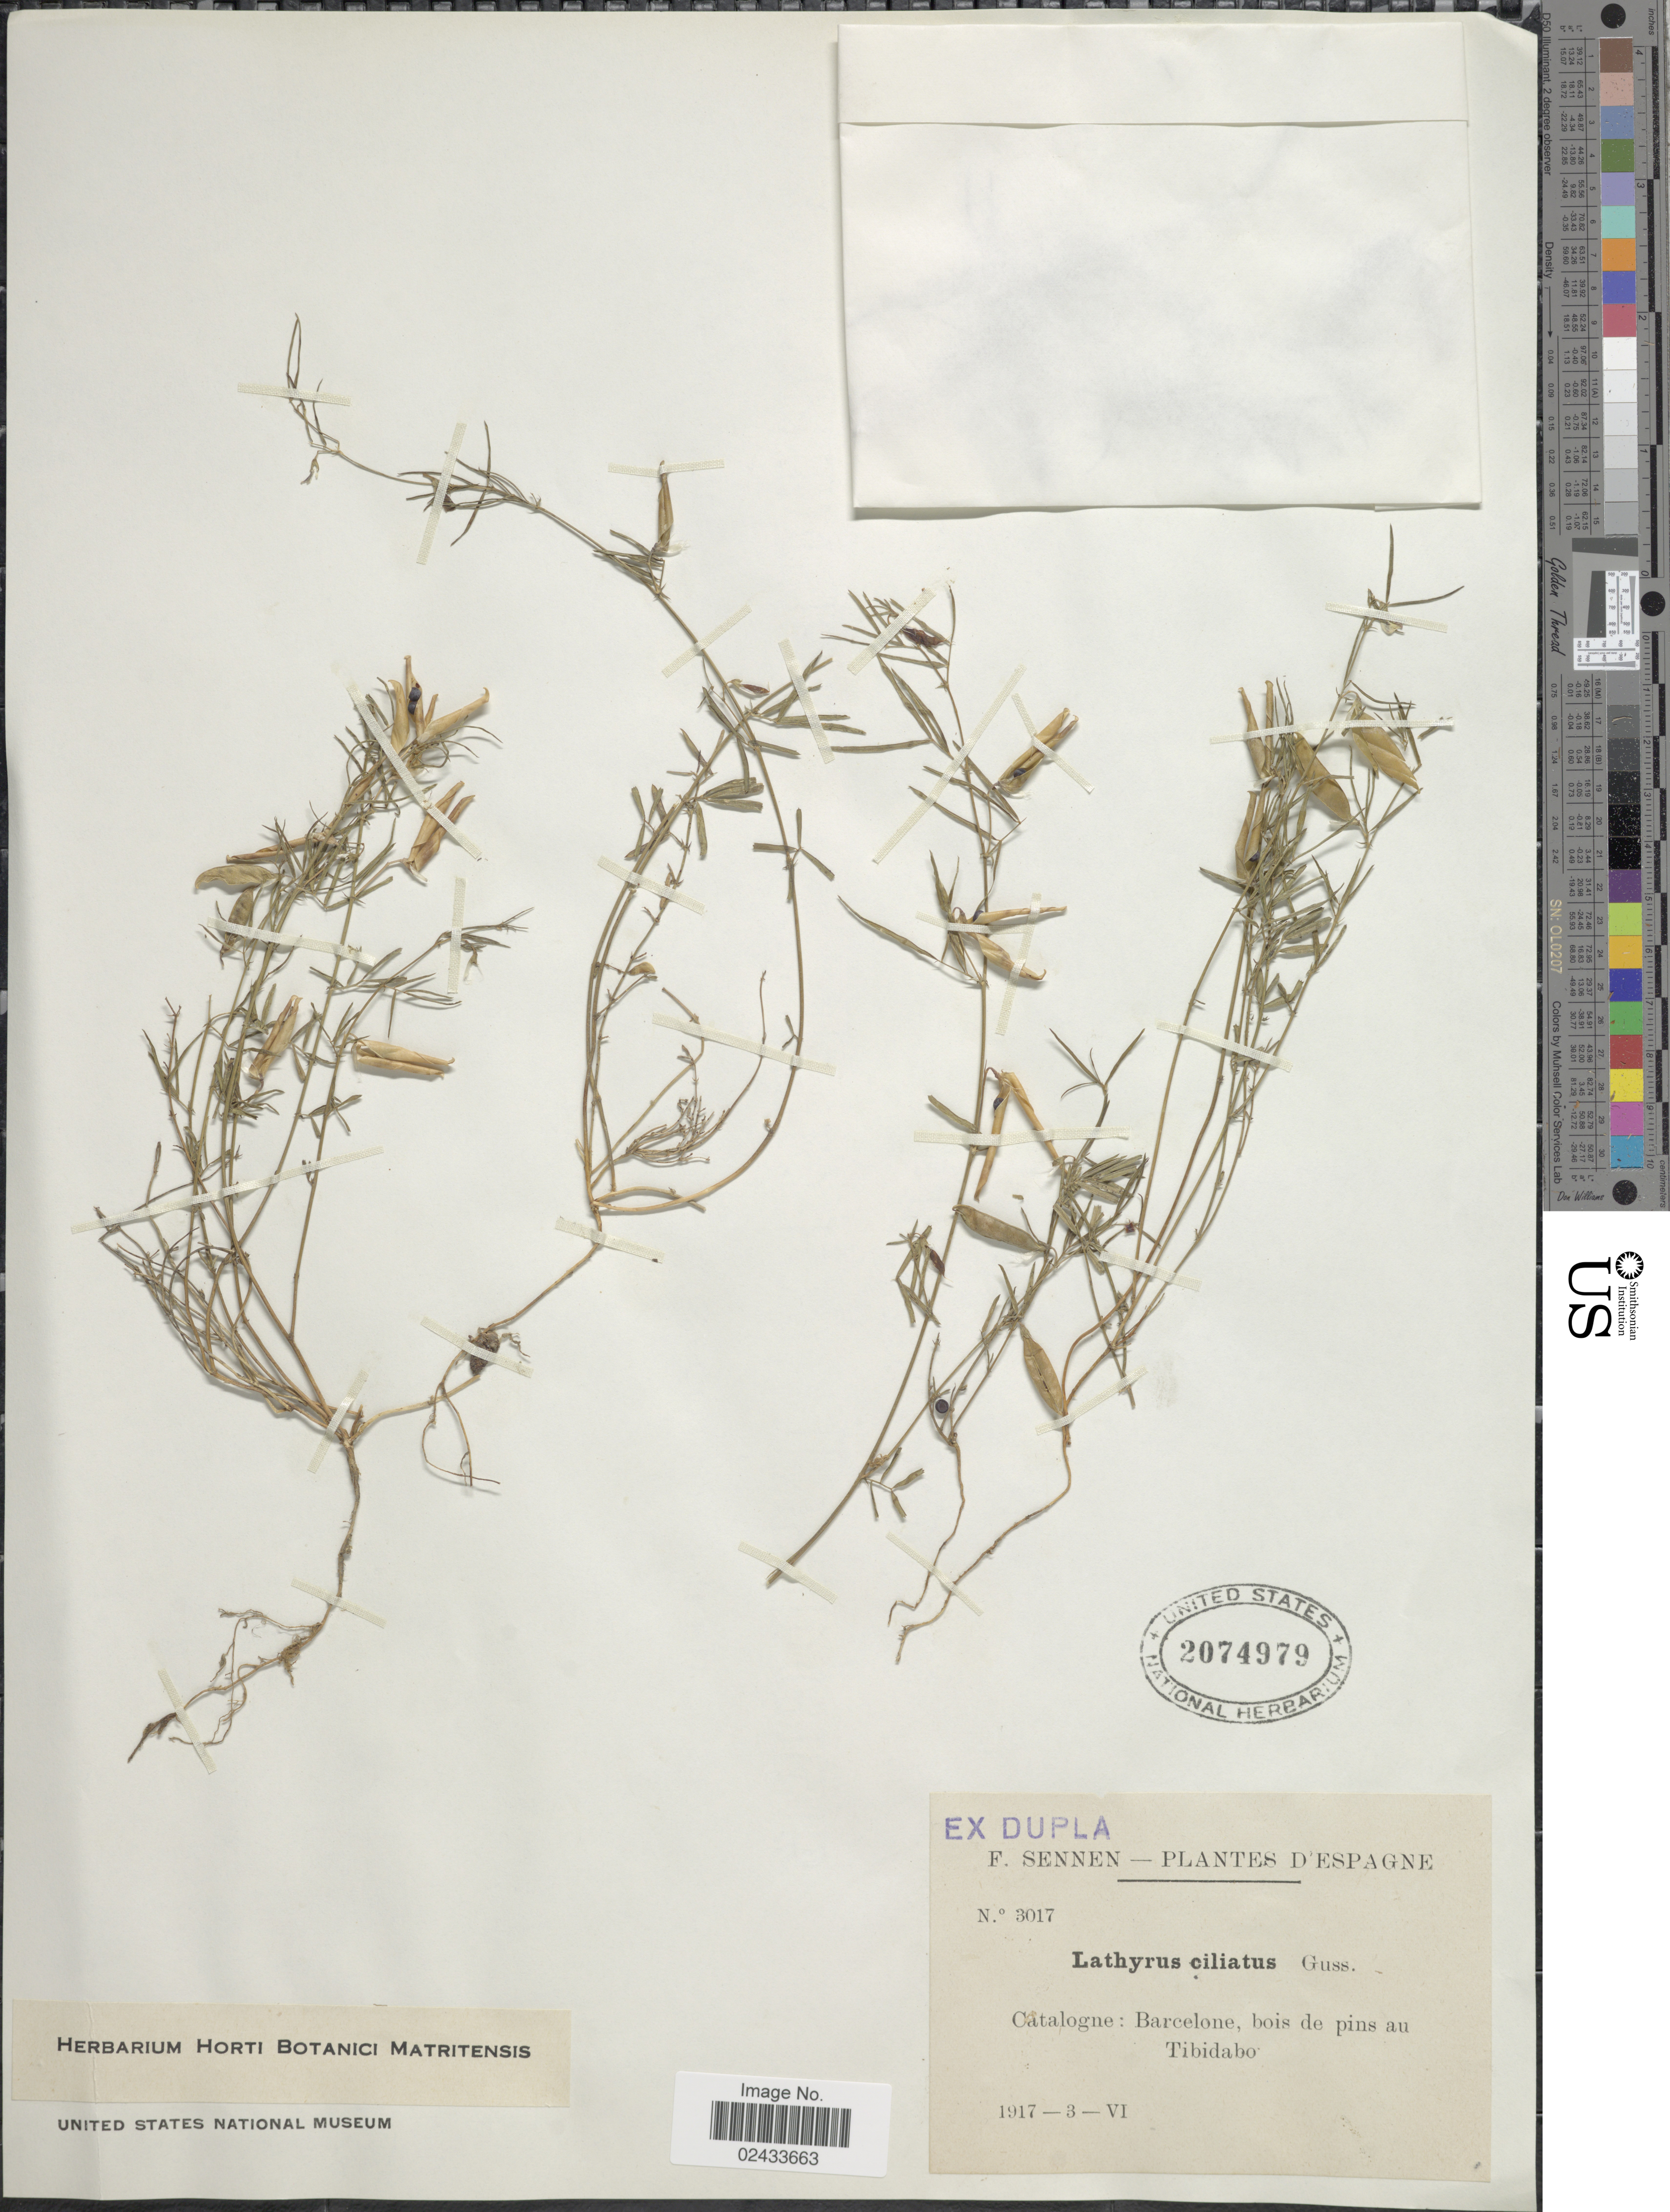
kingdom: Plantae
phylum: Tracheophyta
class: Magnoliopsida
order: Fabales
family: Fabaceae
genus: Lathyrus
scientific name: Lathyrus saxatilis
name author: (Vent.) Vis.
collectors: E. Sennen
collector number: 3017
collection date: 1917-06-03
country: Spain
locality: D'Espagne, Catalogne: Barcelone, bois de pins au Tibidabo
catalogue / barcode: US 2074979